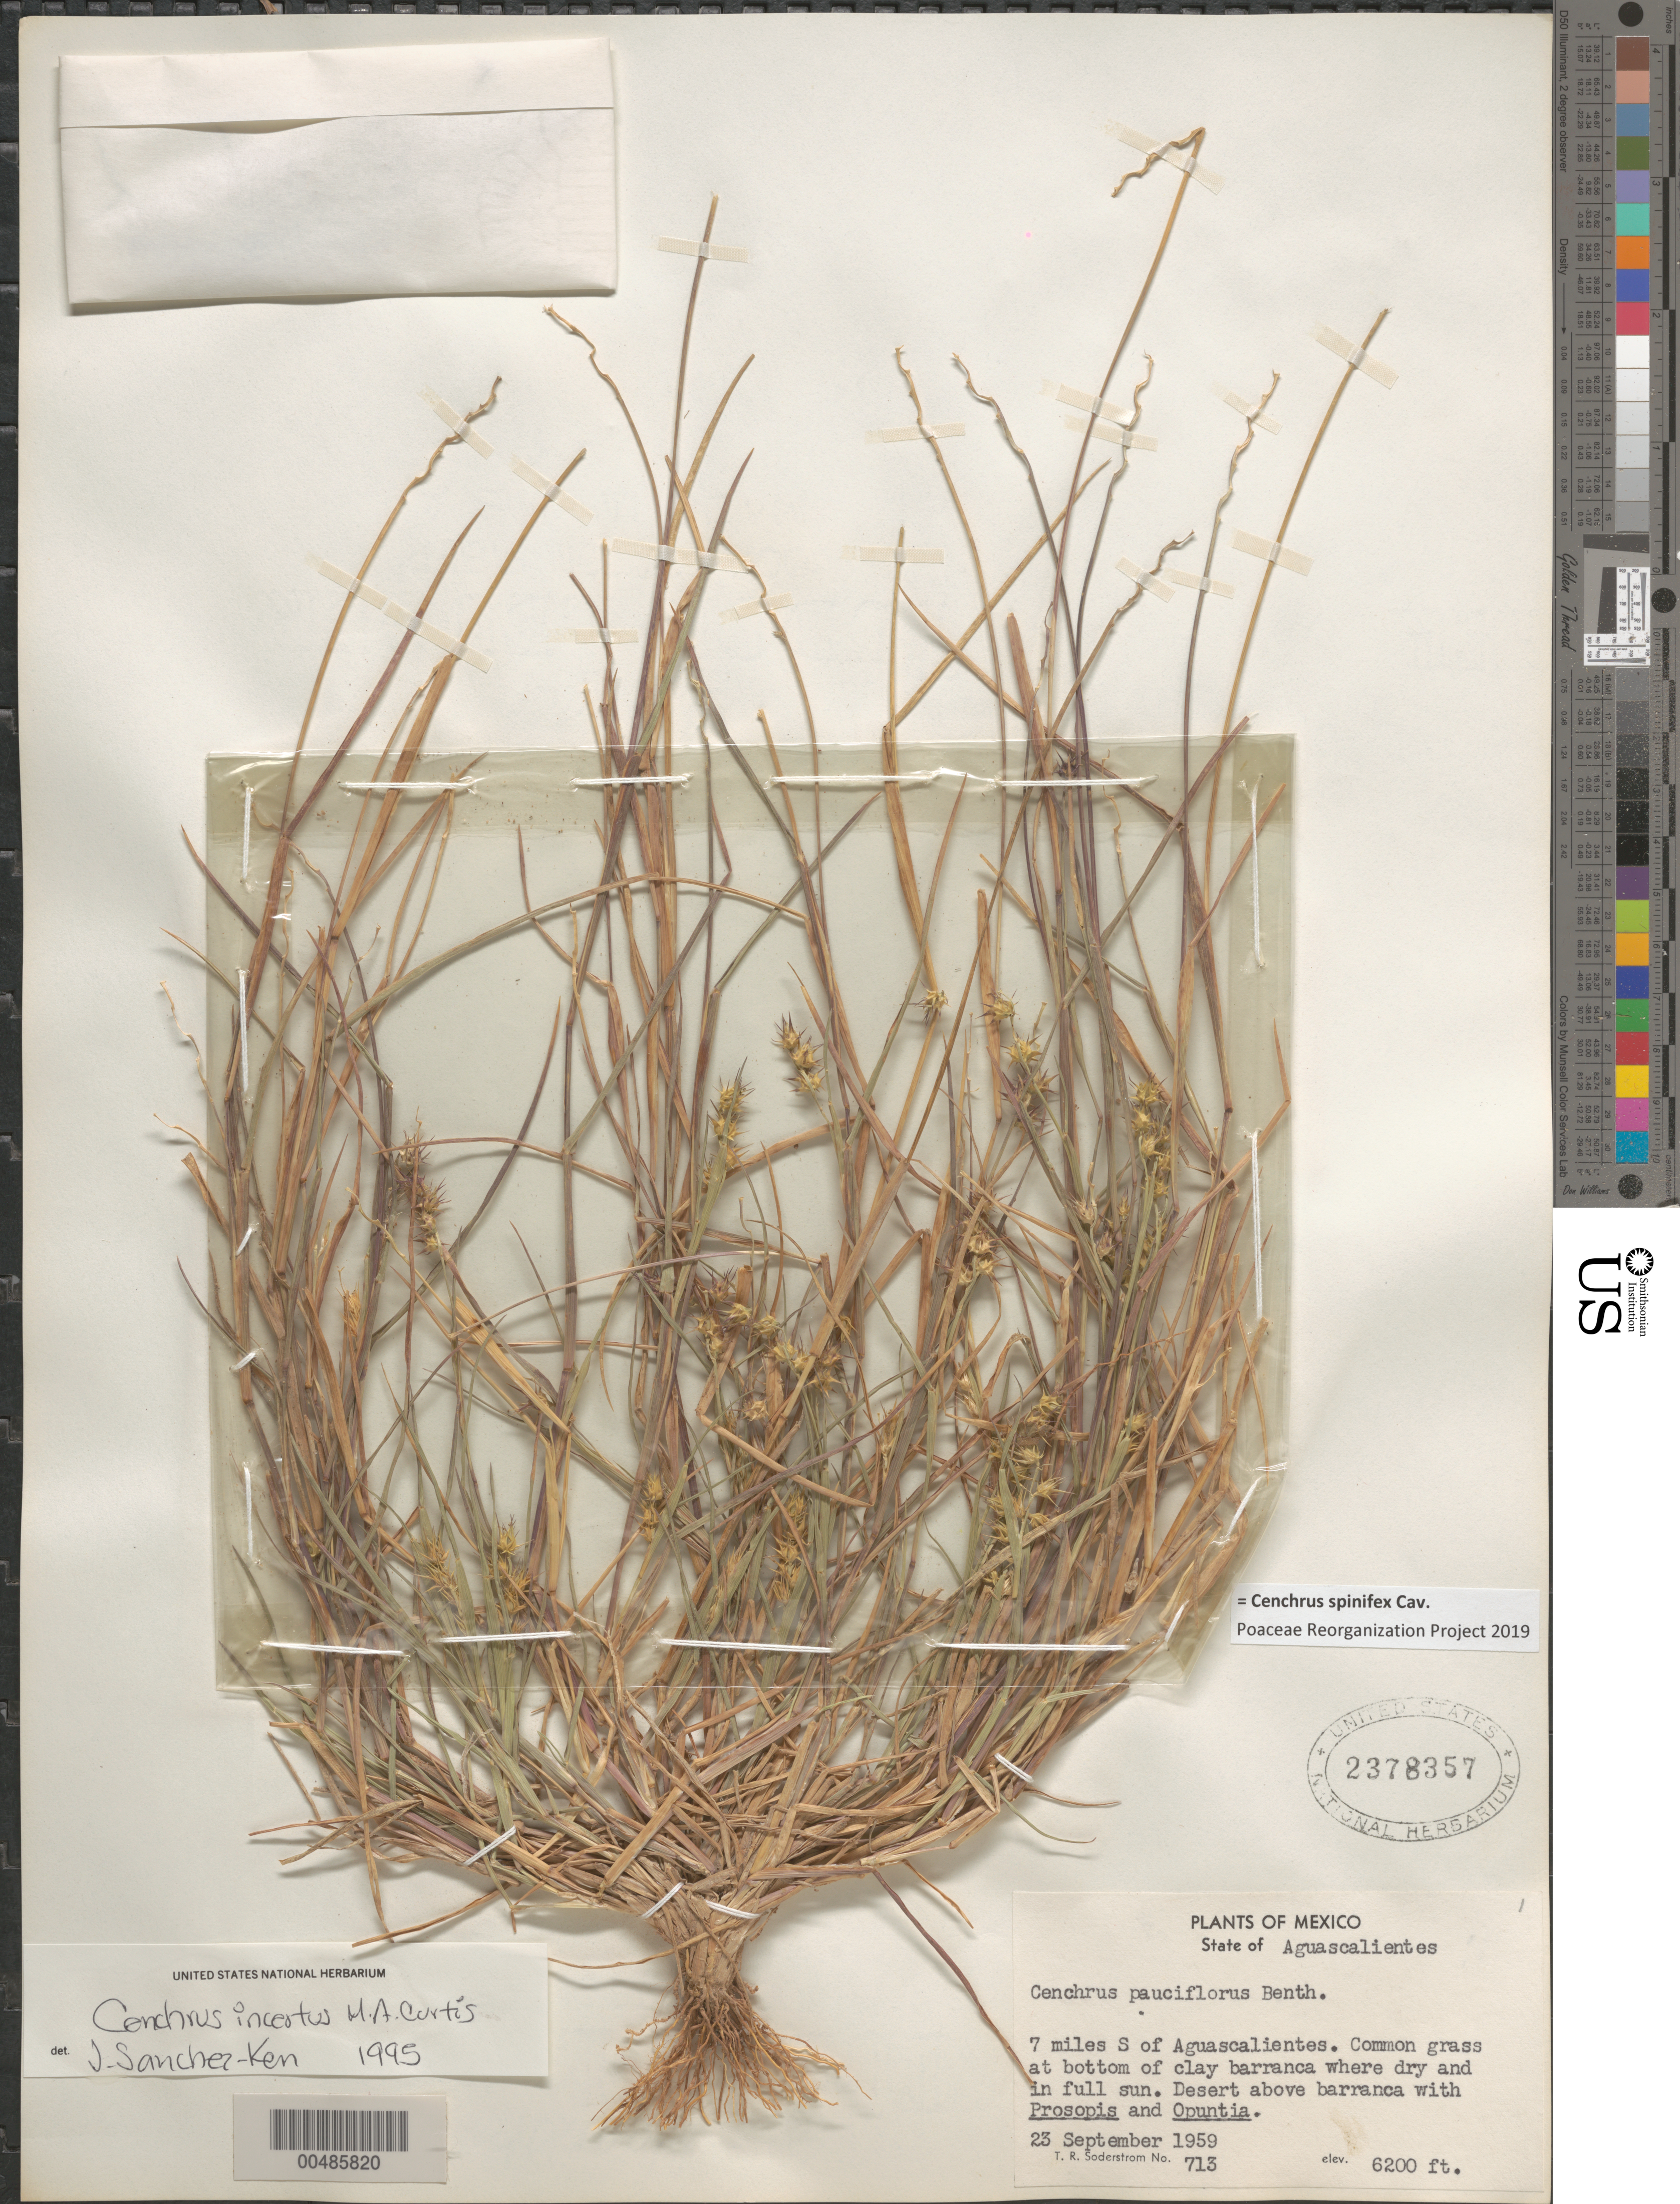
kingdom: Plantae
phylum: Tracheophyta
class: Liliopsida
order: Poales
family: Poaceae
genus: Cenchrus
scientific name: Cenchrus spinifex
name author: Cav.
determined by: Poaceae Reorganization Project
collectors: T. R. Soderstrom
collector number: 713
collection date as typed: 23 Sep 1959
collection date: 1959-09-23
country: Mexico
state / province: Aguascalientes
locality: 7 mi S of Aguascalientes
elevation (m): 1890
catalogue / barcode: US 2378357